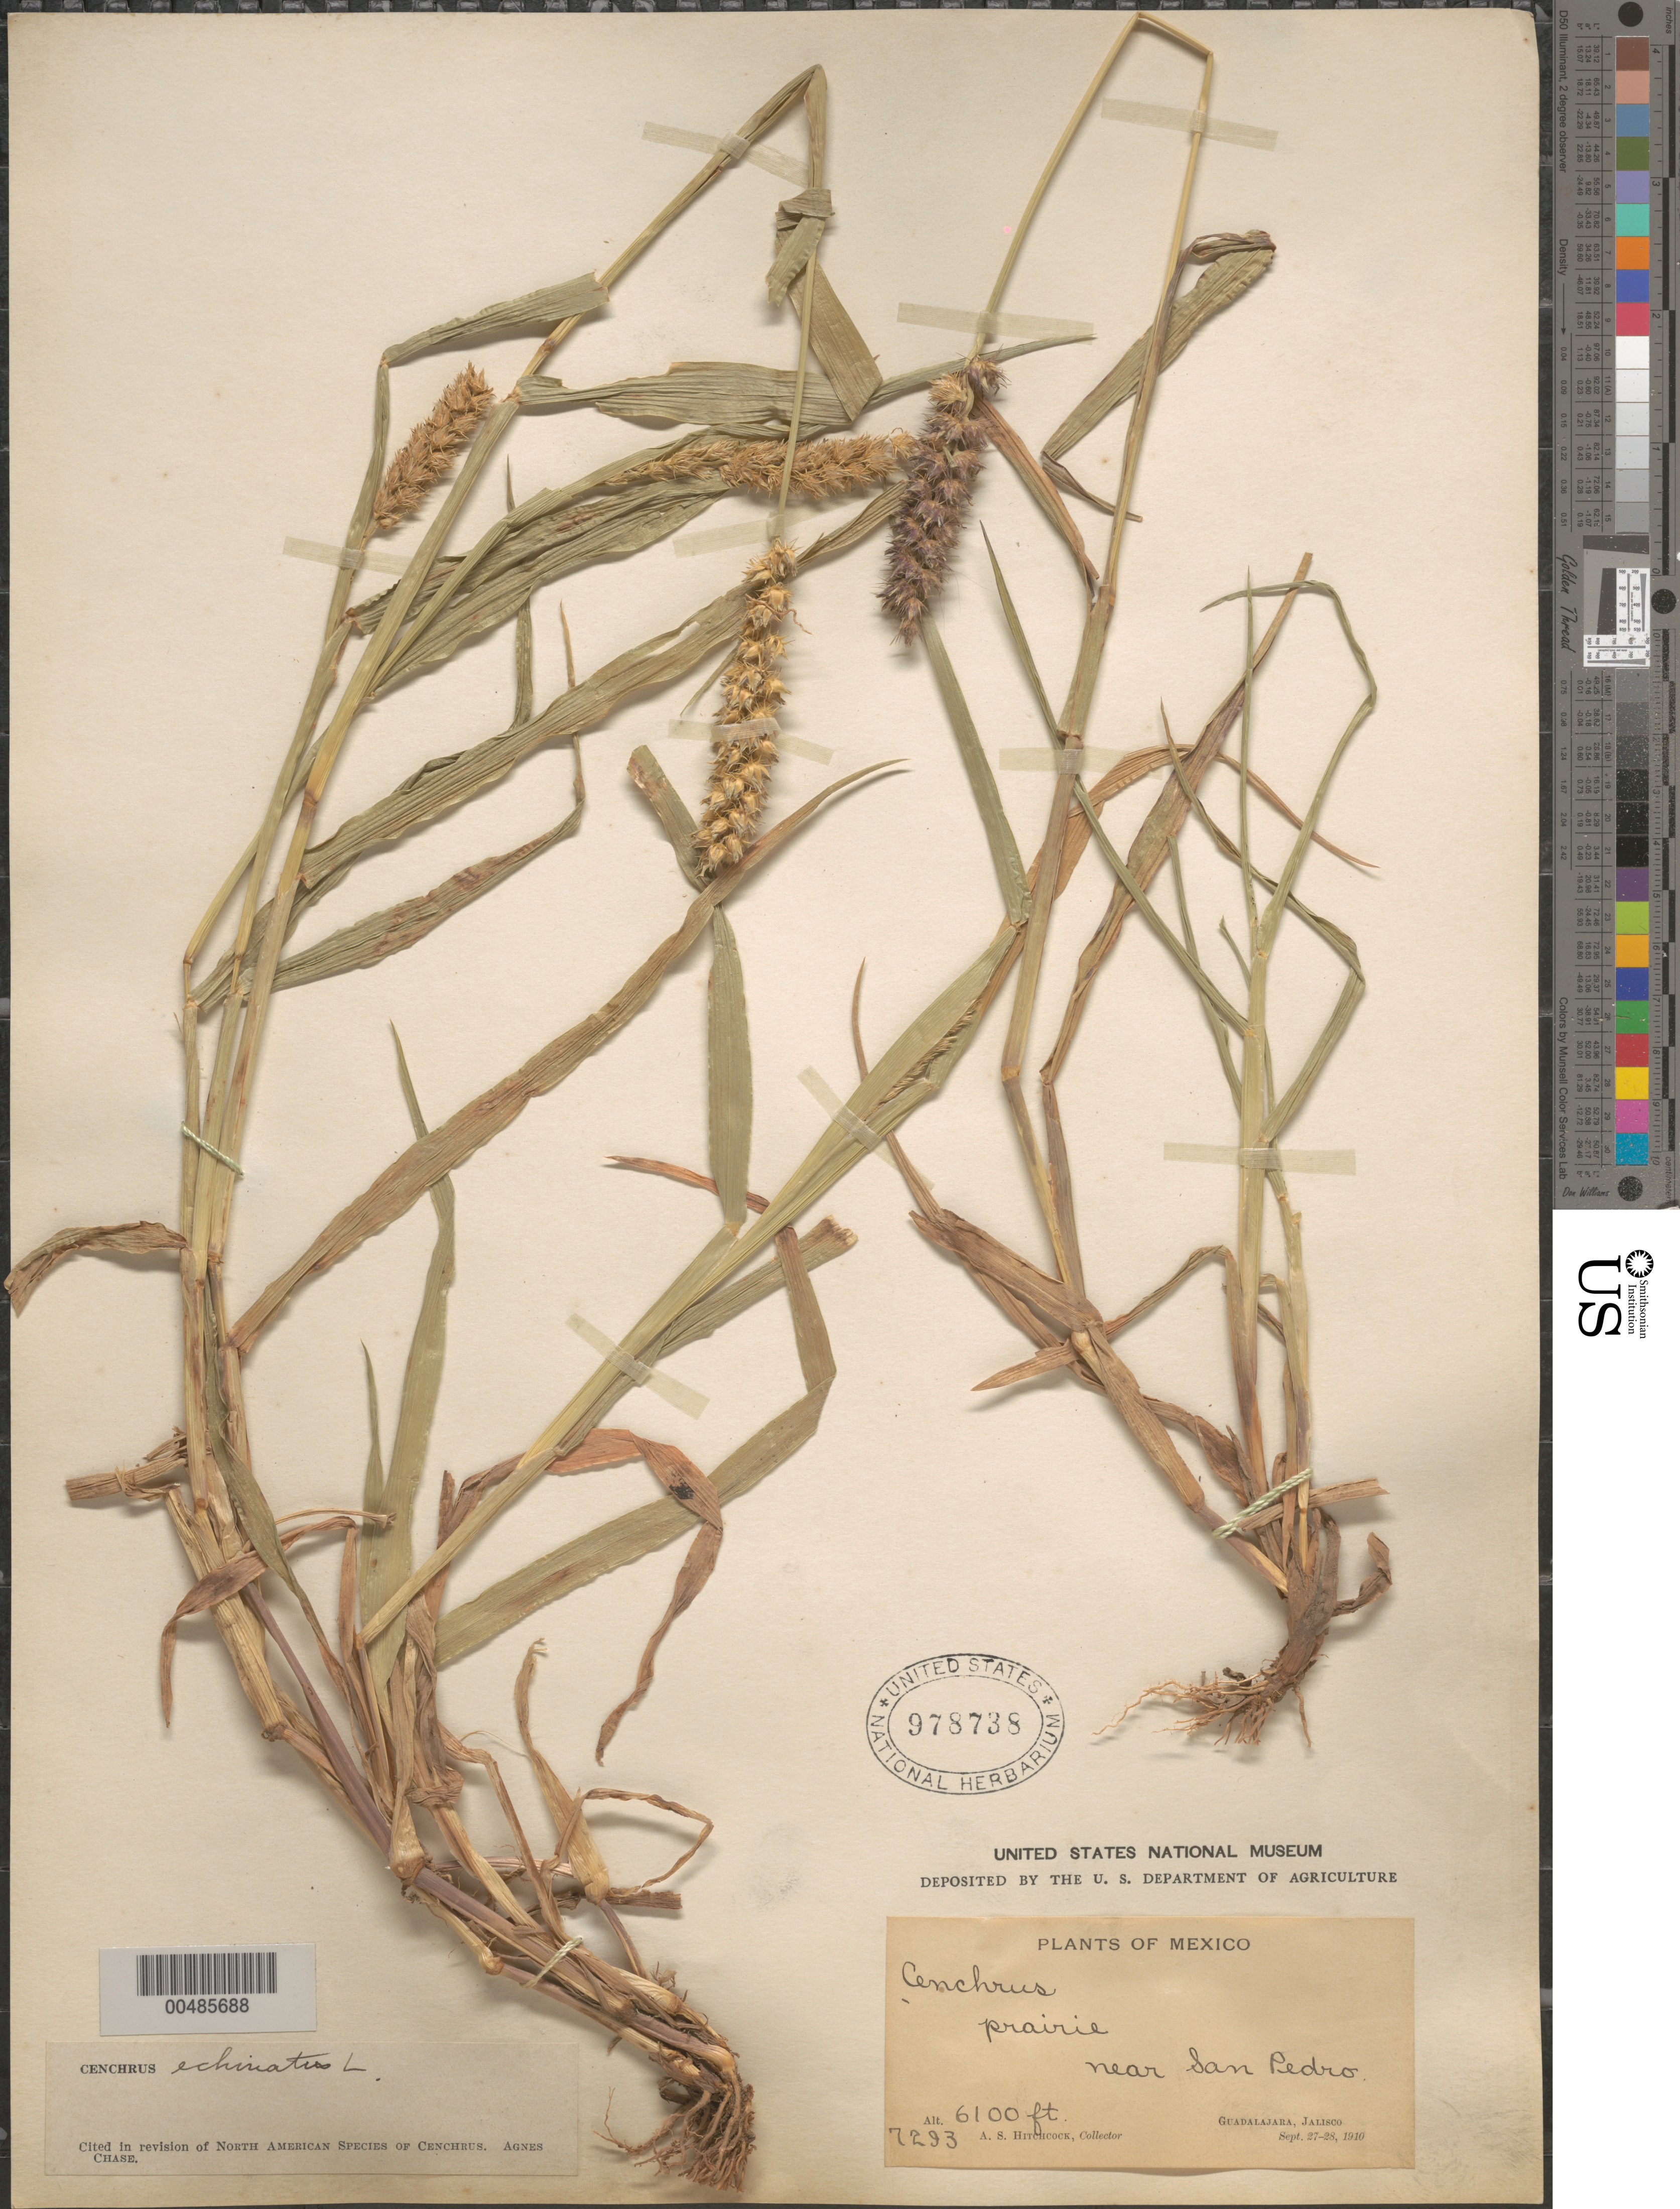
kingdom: Plantae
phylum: Tracheophyta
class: Liliopsida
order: Poales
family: Poaceae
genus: Cenchrus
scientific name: Cenchrus echinatus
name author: L.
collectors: A. S. Hitchcock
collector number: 7293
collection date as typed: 27 Sep 1910 to 28 Sep 1910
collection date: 1910-09-27/1910-09-28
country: Mexico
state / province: Jalisco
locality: Guadalajara, near San Pedro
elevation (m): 1859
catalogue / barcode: US 978738